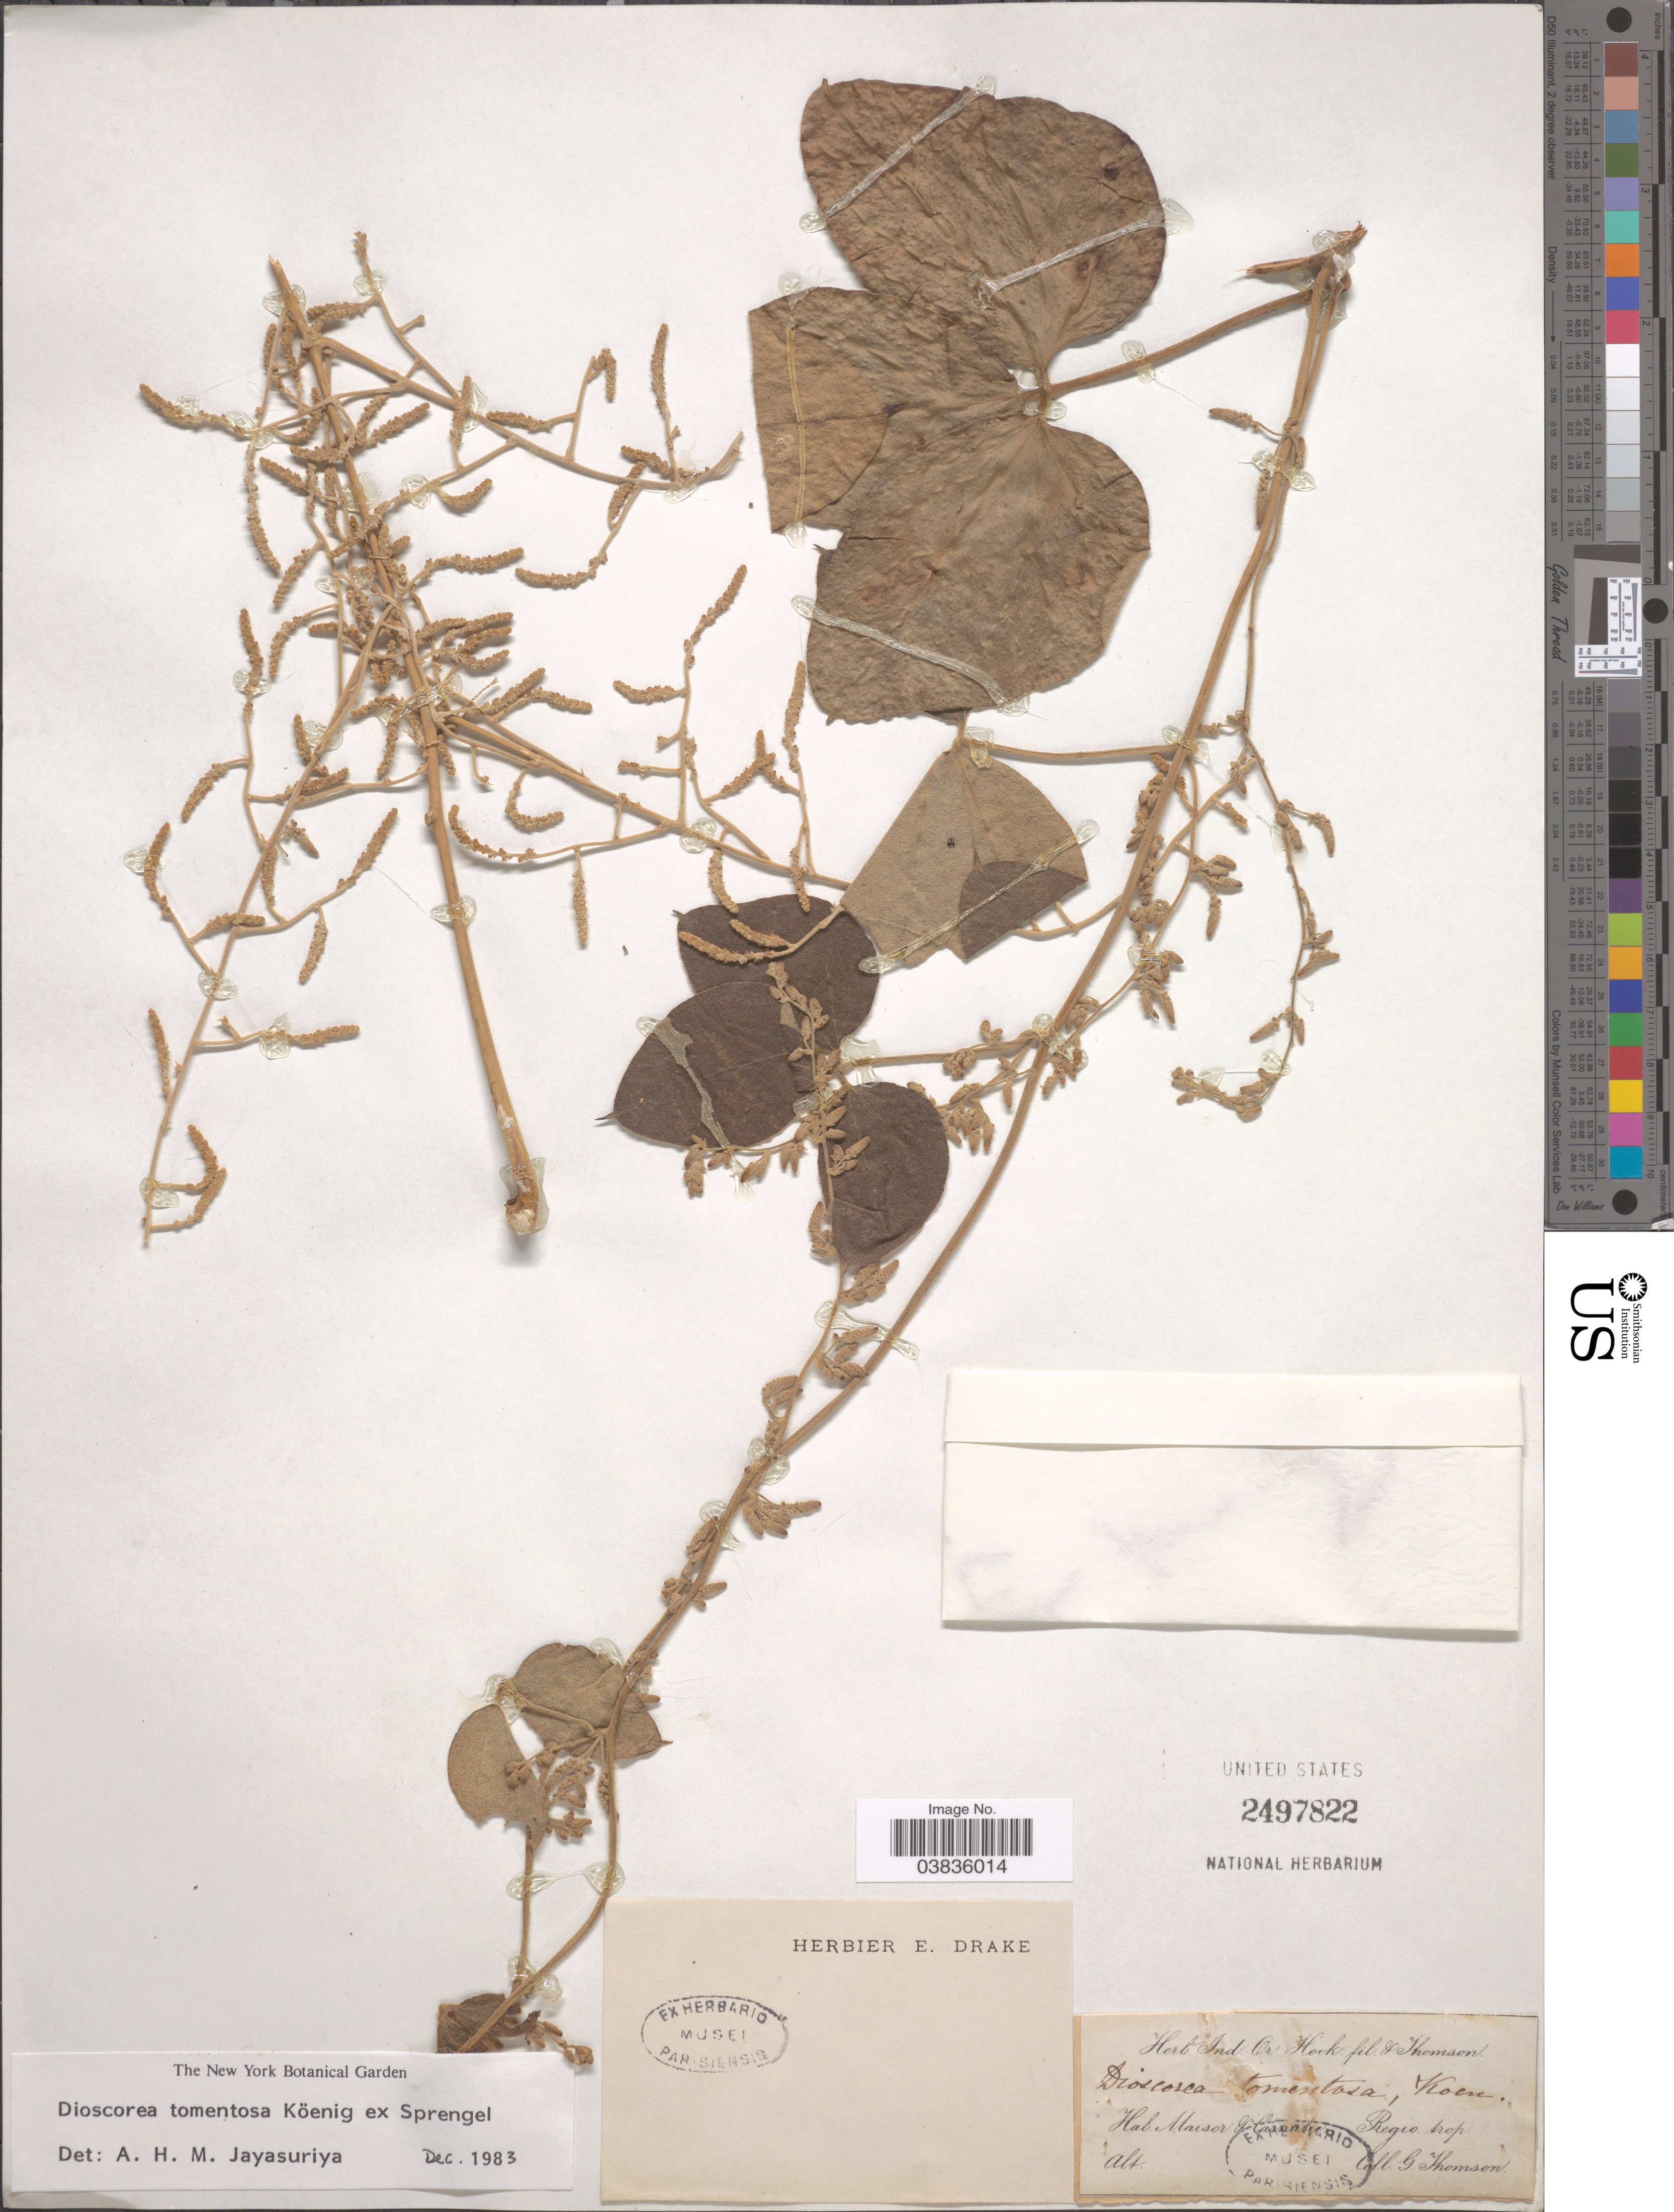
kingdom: Plantae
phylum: Tracheophyta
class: Liliopsida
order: Dioscoreales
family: Dioscoreaceae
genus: Dioscorea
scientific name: Dioscorea tomentosa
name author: J. Koenig ex Spreng.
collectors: G. Thomson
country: India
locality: Maisor & Carnatic. Regio. trop.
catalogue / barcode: US 2497822